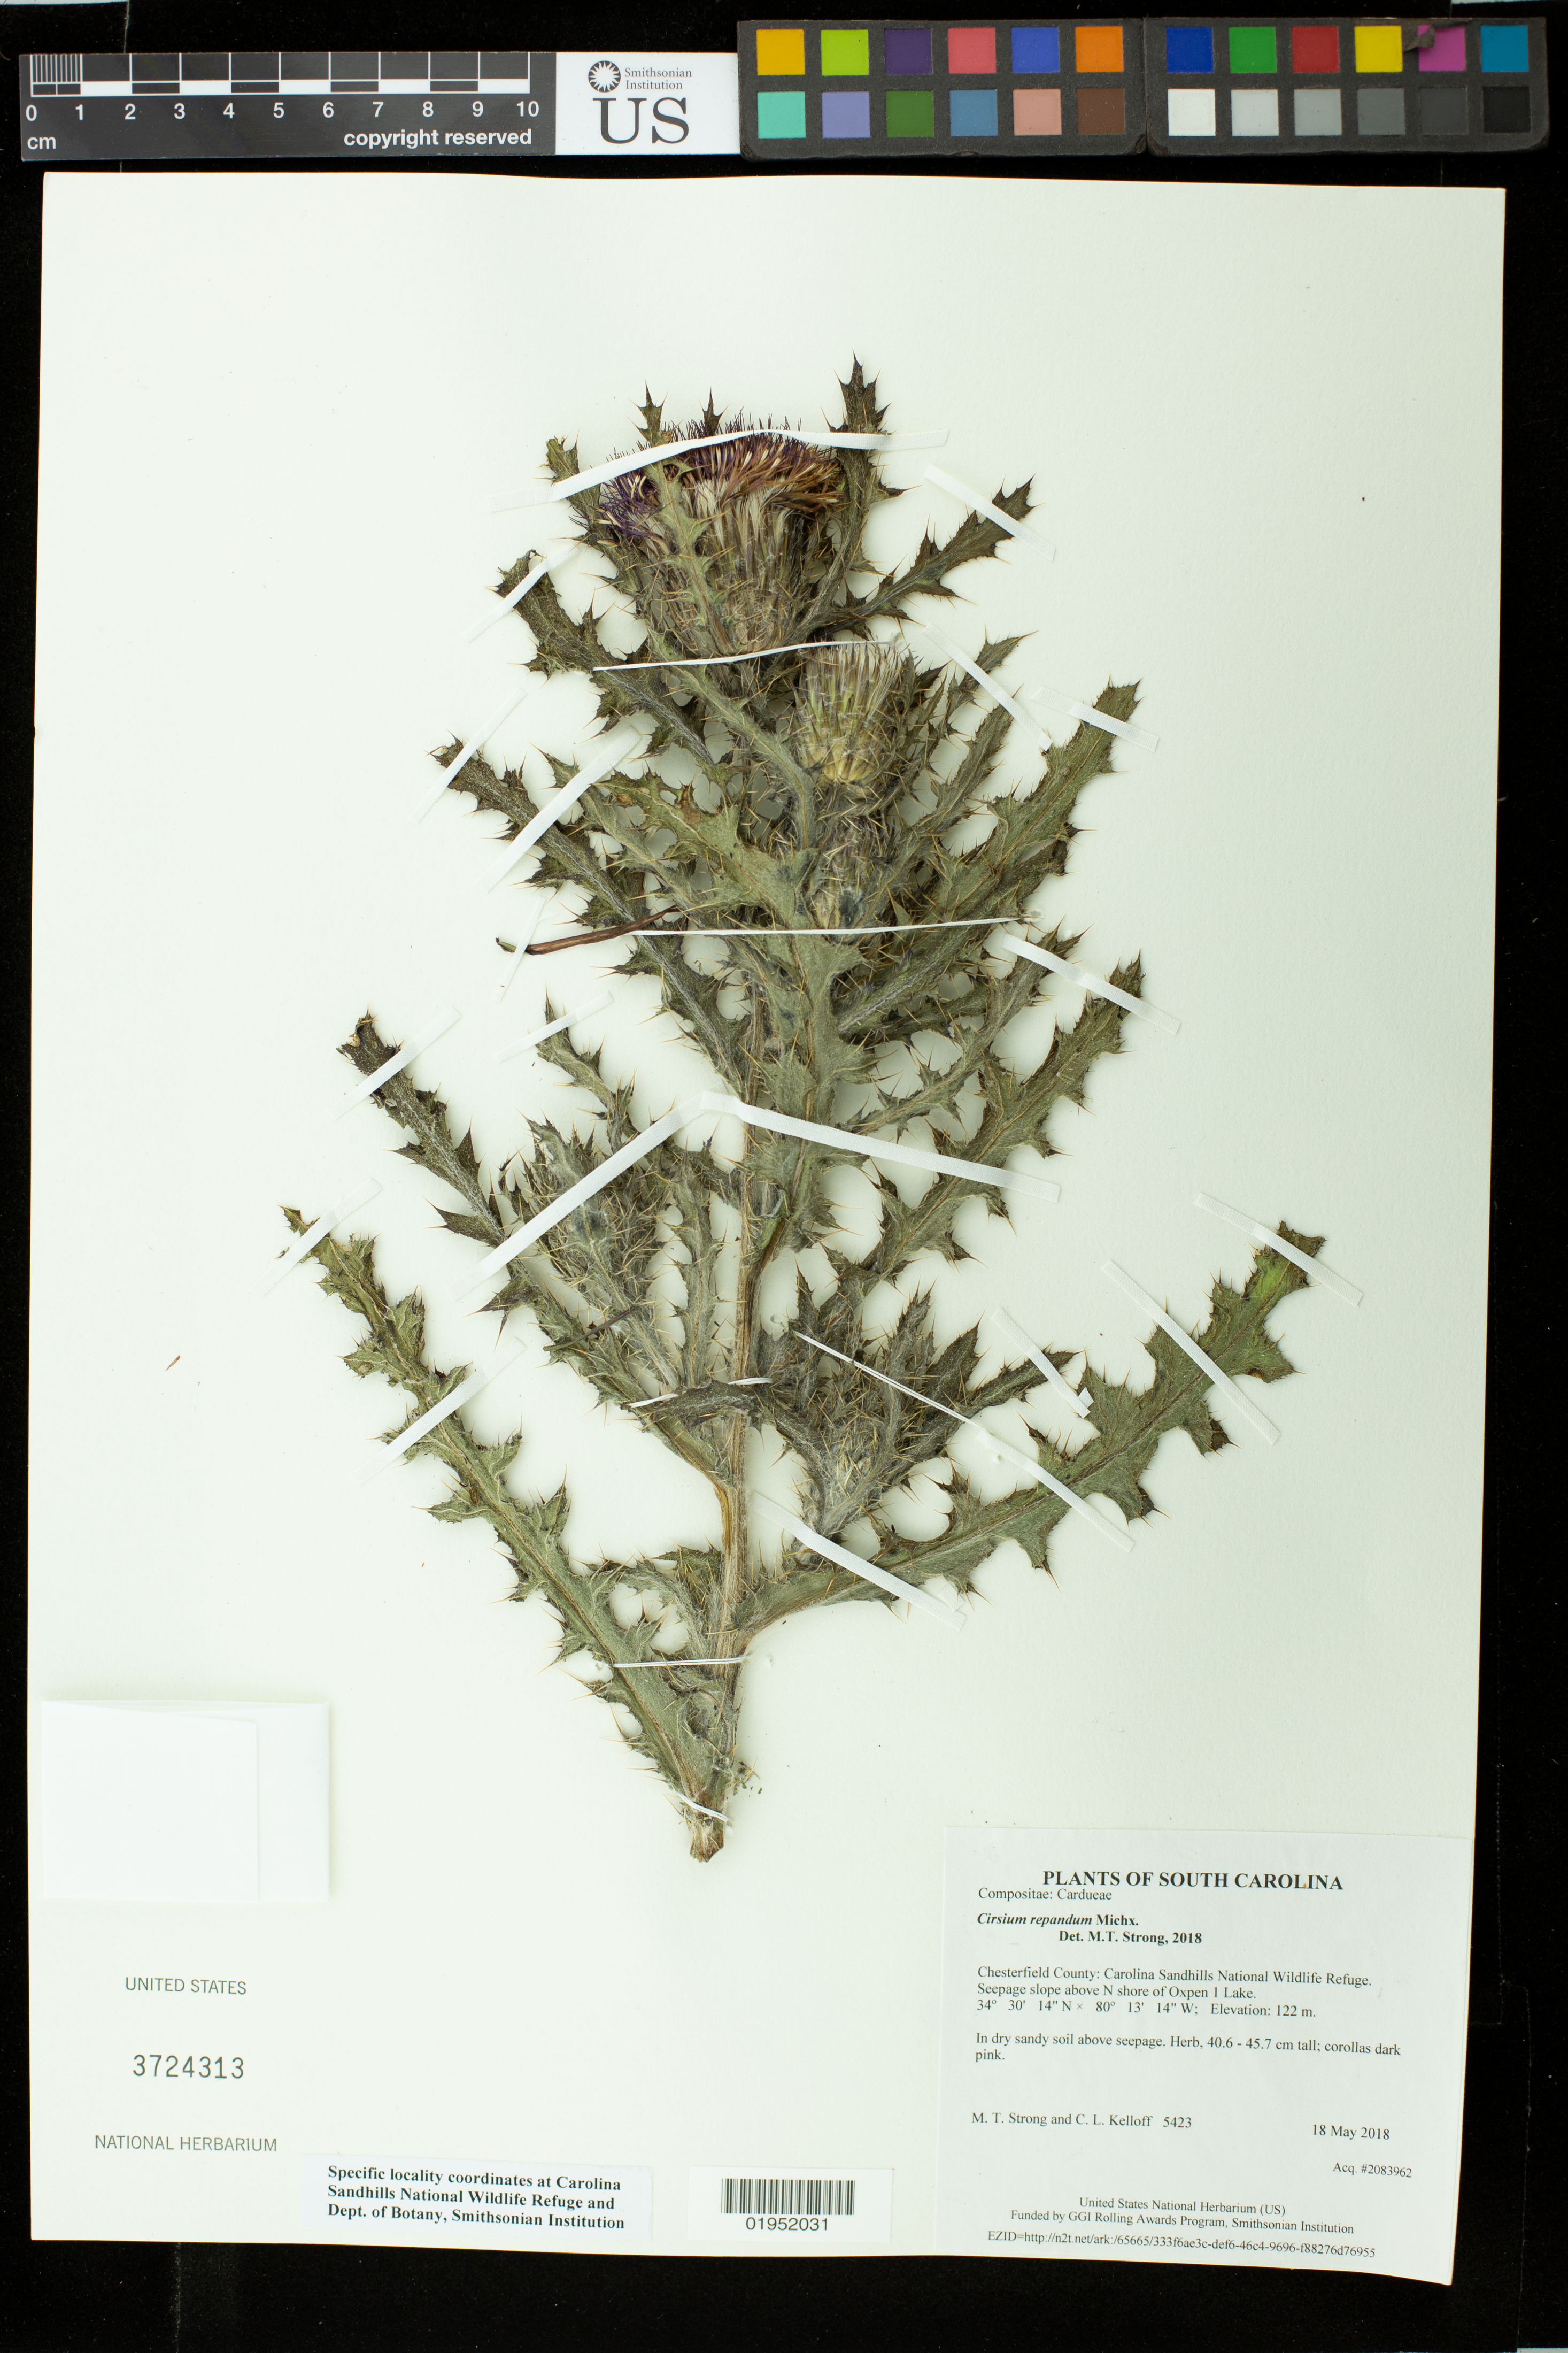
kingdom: Plantae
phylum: Tracheophyta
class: Magnoliopsida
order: Asterales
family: Asteraceae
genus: Cirsium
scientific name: Cirsium repandum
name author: Michx.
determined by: Strong, Mark T., (BOT), Smithsonian Institution - National Museum of Natural History (UNITED STATES)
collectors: M. T. Strong & C. L. Kelloff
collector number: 5423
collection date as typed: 18 May 2018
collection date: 2018-05-18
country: United States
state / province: South Carolina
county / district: Chesterfield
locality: Carolina Sandhills National Wildlife Refuge. Seepage slope above N shore of Oxpen 1 Lake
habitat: In dry sandy soil above seepage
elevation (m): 122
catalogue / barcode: US 3724313